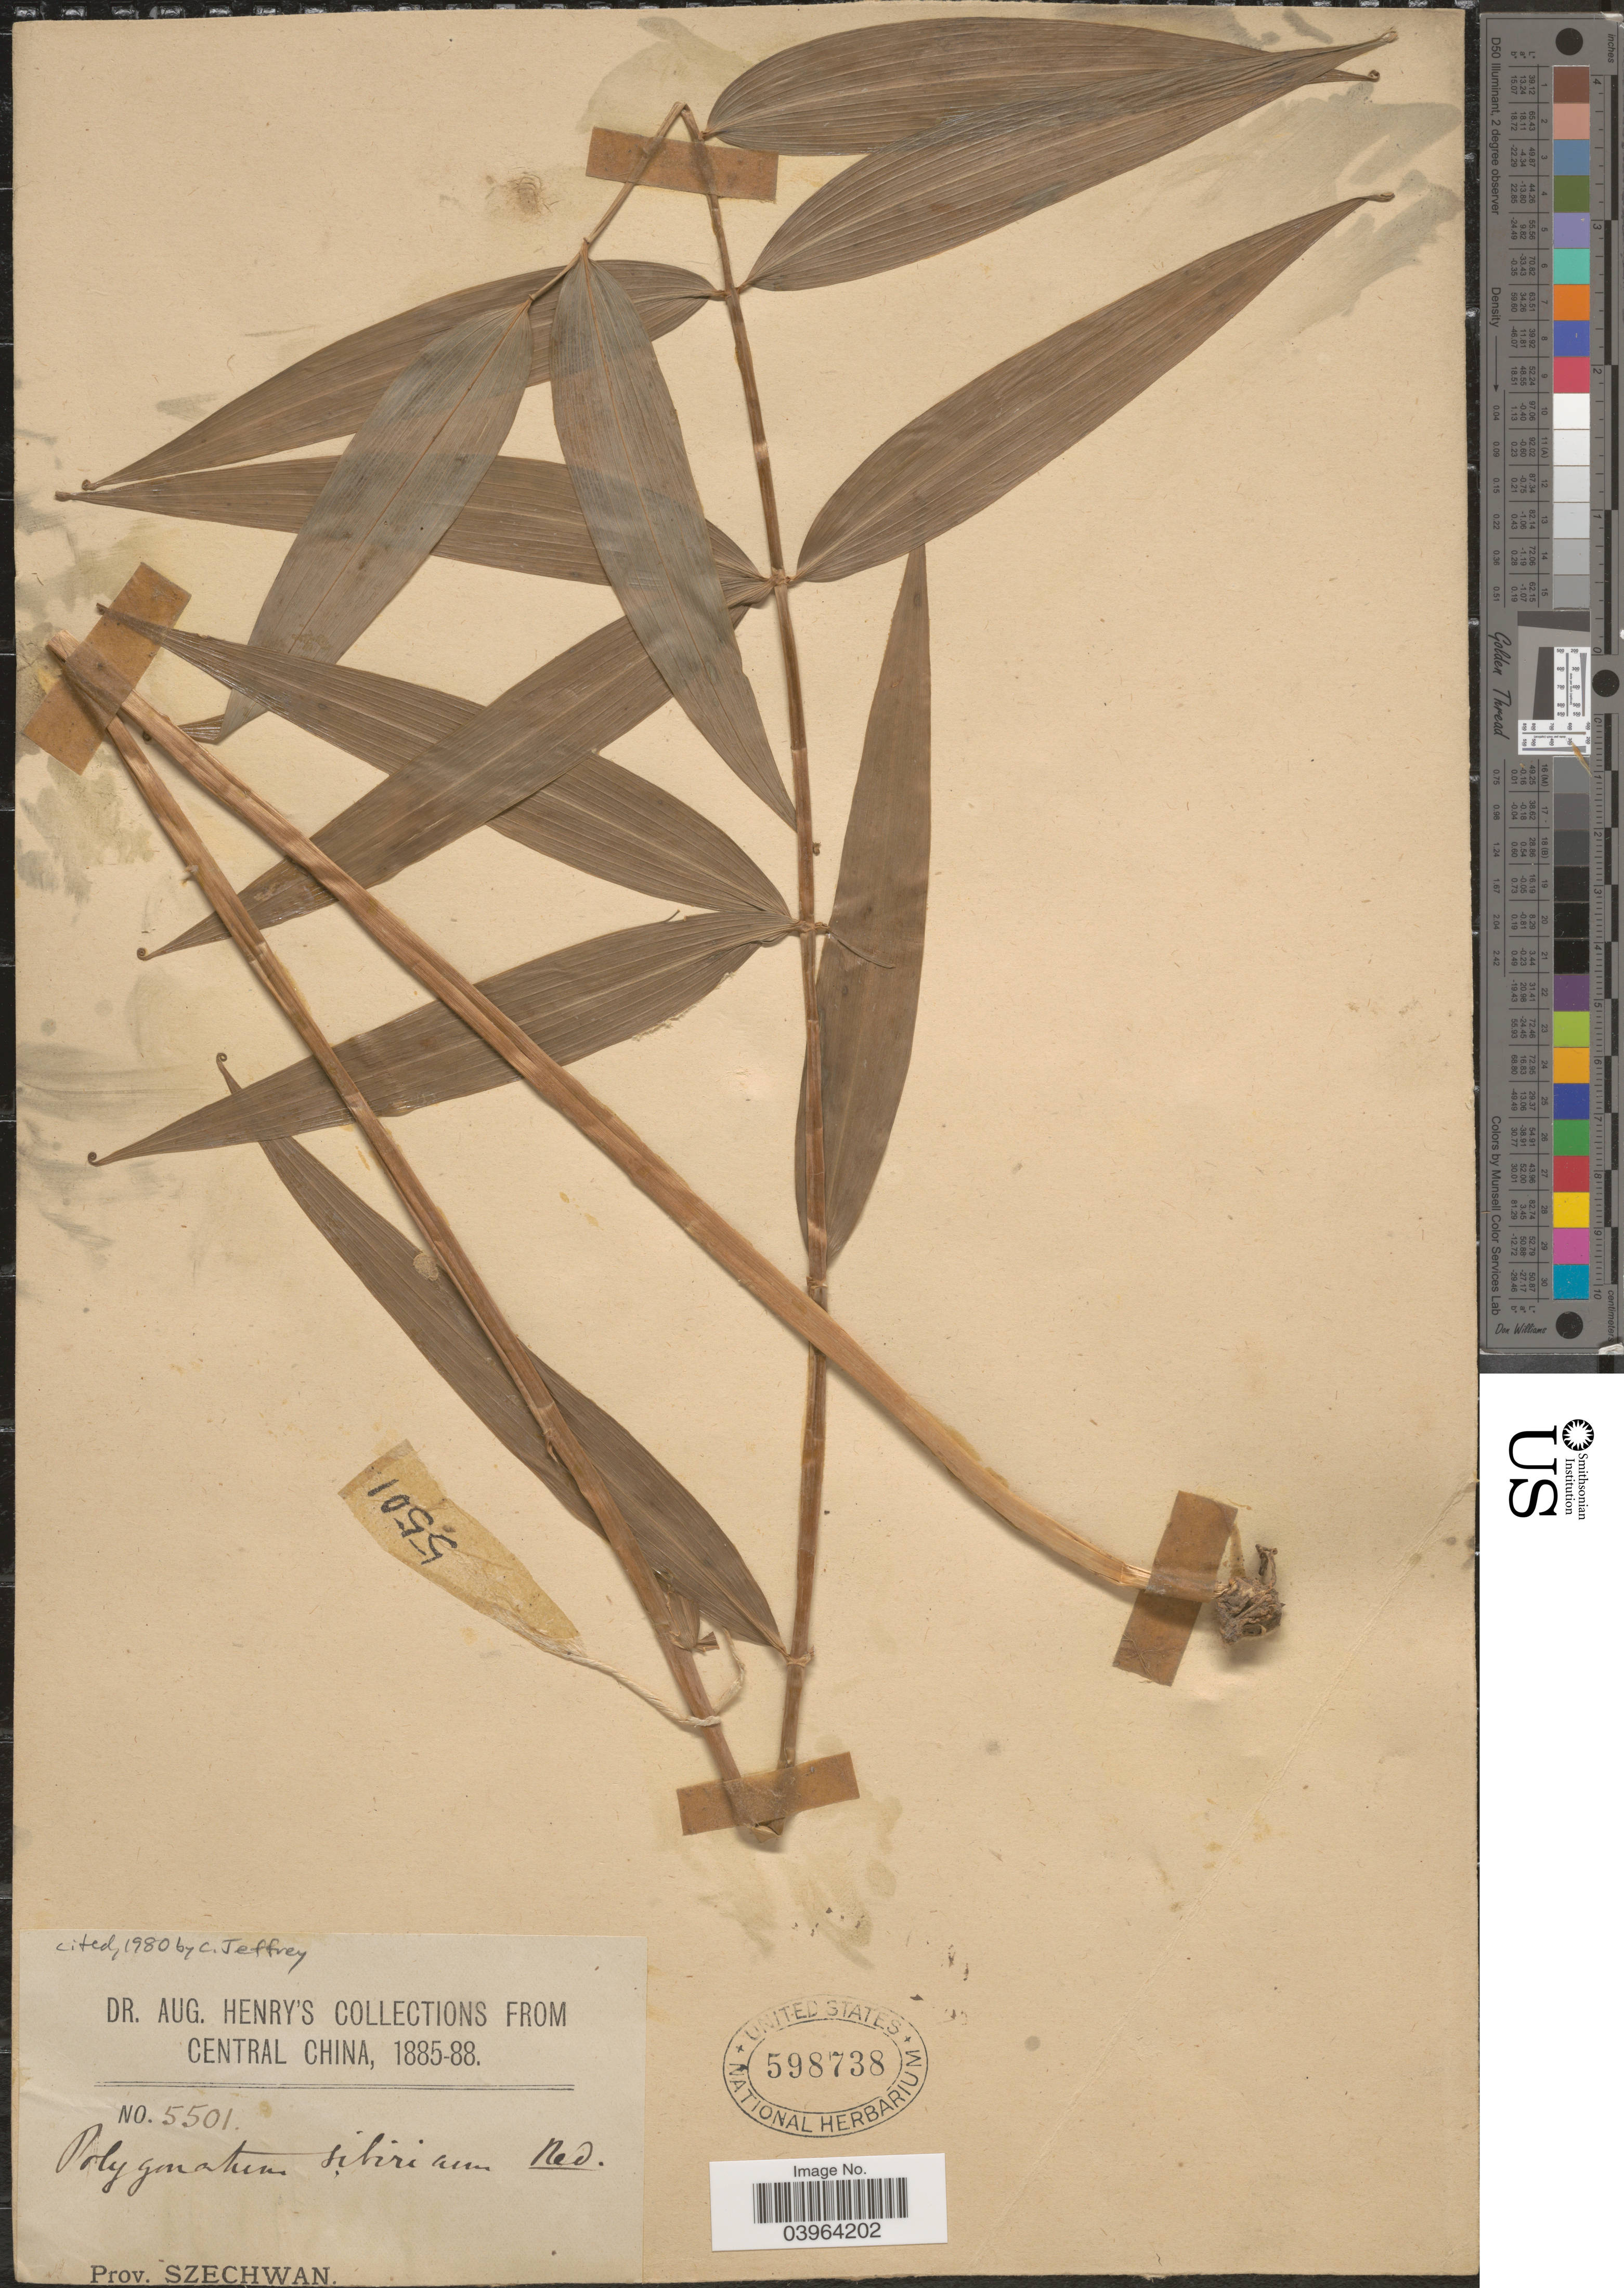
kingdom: Plantae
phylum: Tracheophyta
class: Liliopsida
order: Asparagales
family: Asparagaceae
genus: Polygonatum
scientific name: Polygonatum sibiricum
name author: F. Delaroche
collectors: A. Henry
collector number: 5501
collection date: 1885/1888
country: China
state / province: Sichuan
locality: Prov. Szechwan.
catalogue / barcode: US 598738